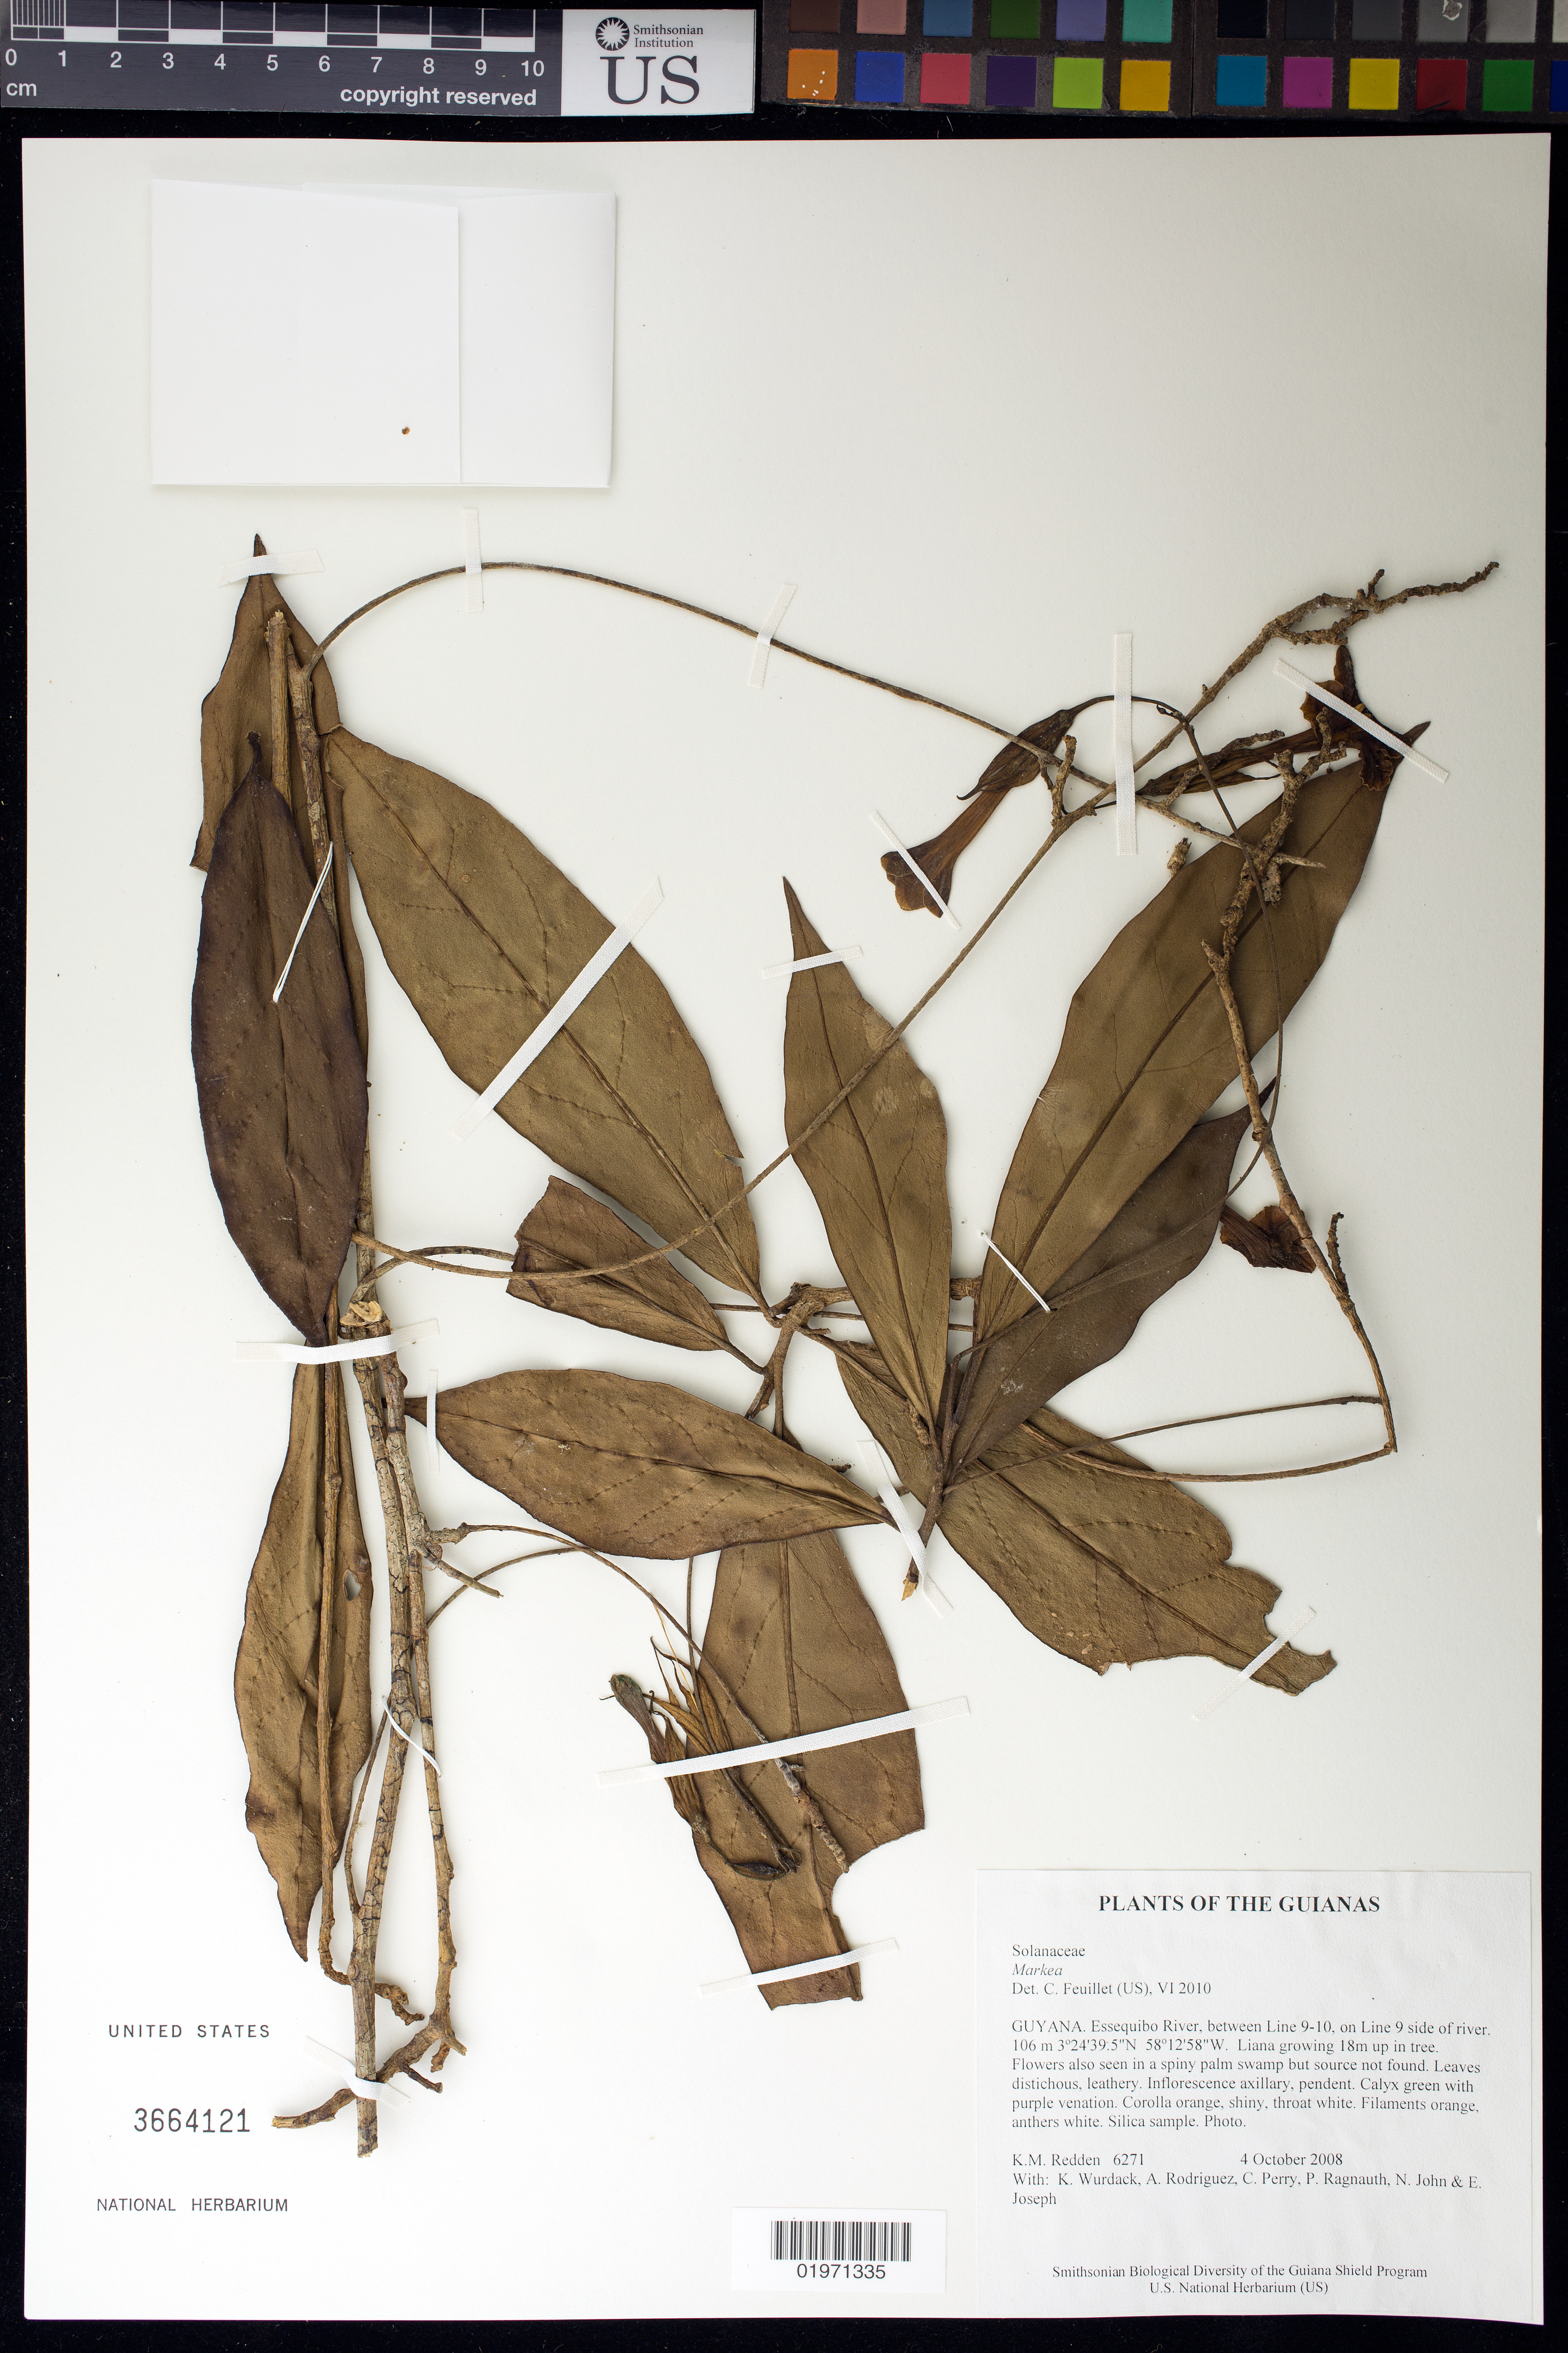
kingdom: Plantae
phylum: Tracheophyta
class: Magnoliopsida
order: Solanales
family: Solanaceae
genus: Markea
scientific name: Markea sp.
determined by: Feuillet, C.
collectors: K. M. Redden, K. Wurdack, A. Rodriguez, C. Perry, P. Ragnauth, N. John & E. Joseph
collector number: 6271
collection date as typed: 4 October 2008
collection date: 2008-10-04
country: Guyana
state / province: U. Takutu-U. Essequibo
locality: Essequibo River, between Line 9-10, on Line 9 side of river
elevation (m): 106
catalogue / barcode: US 3664121